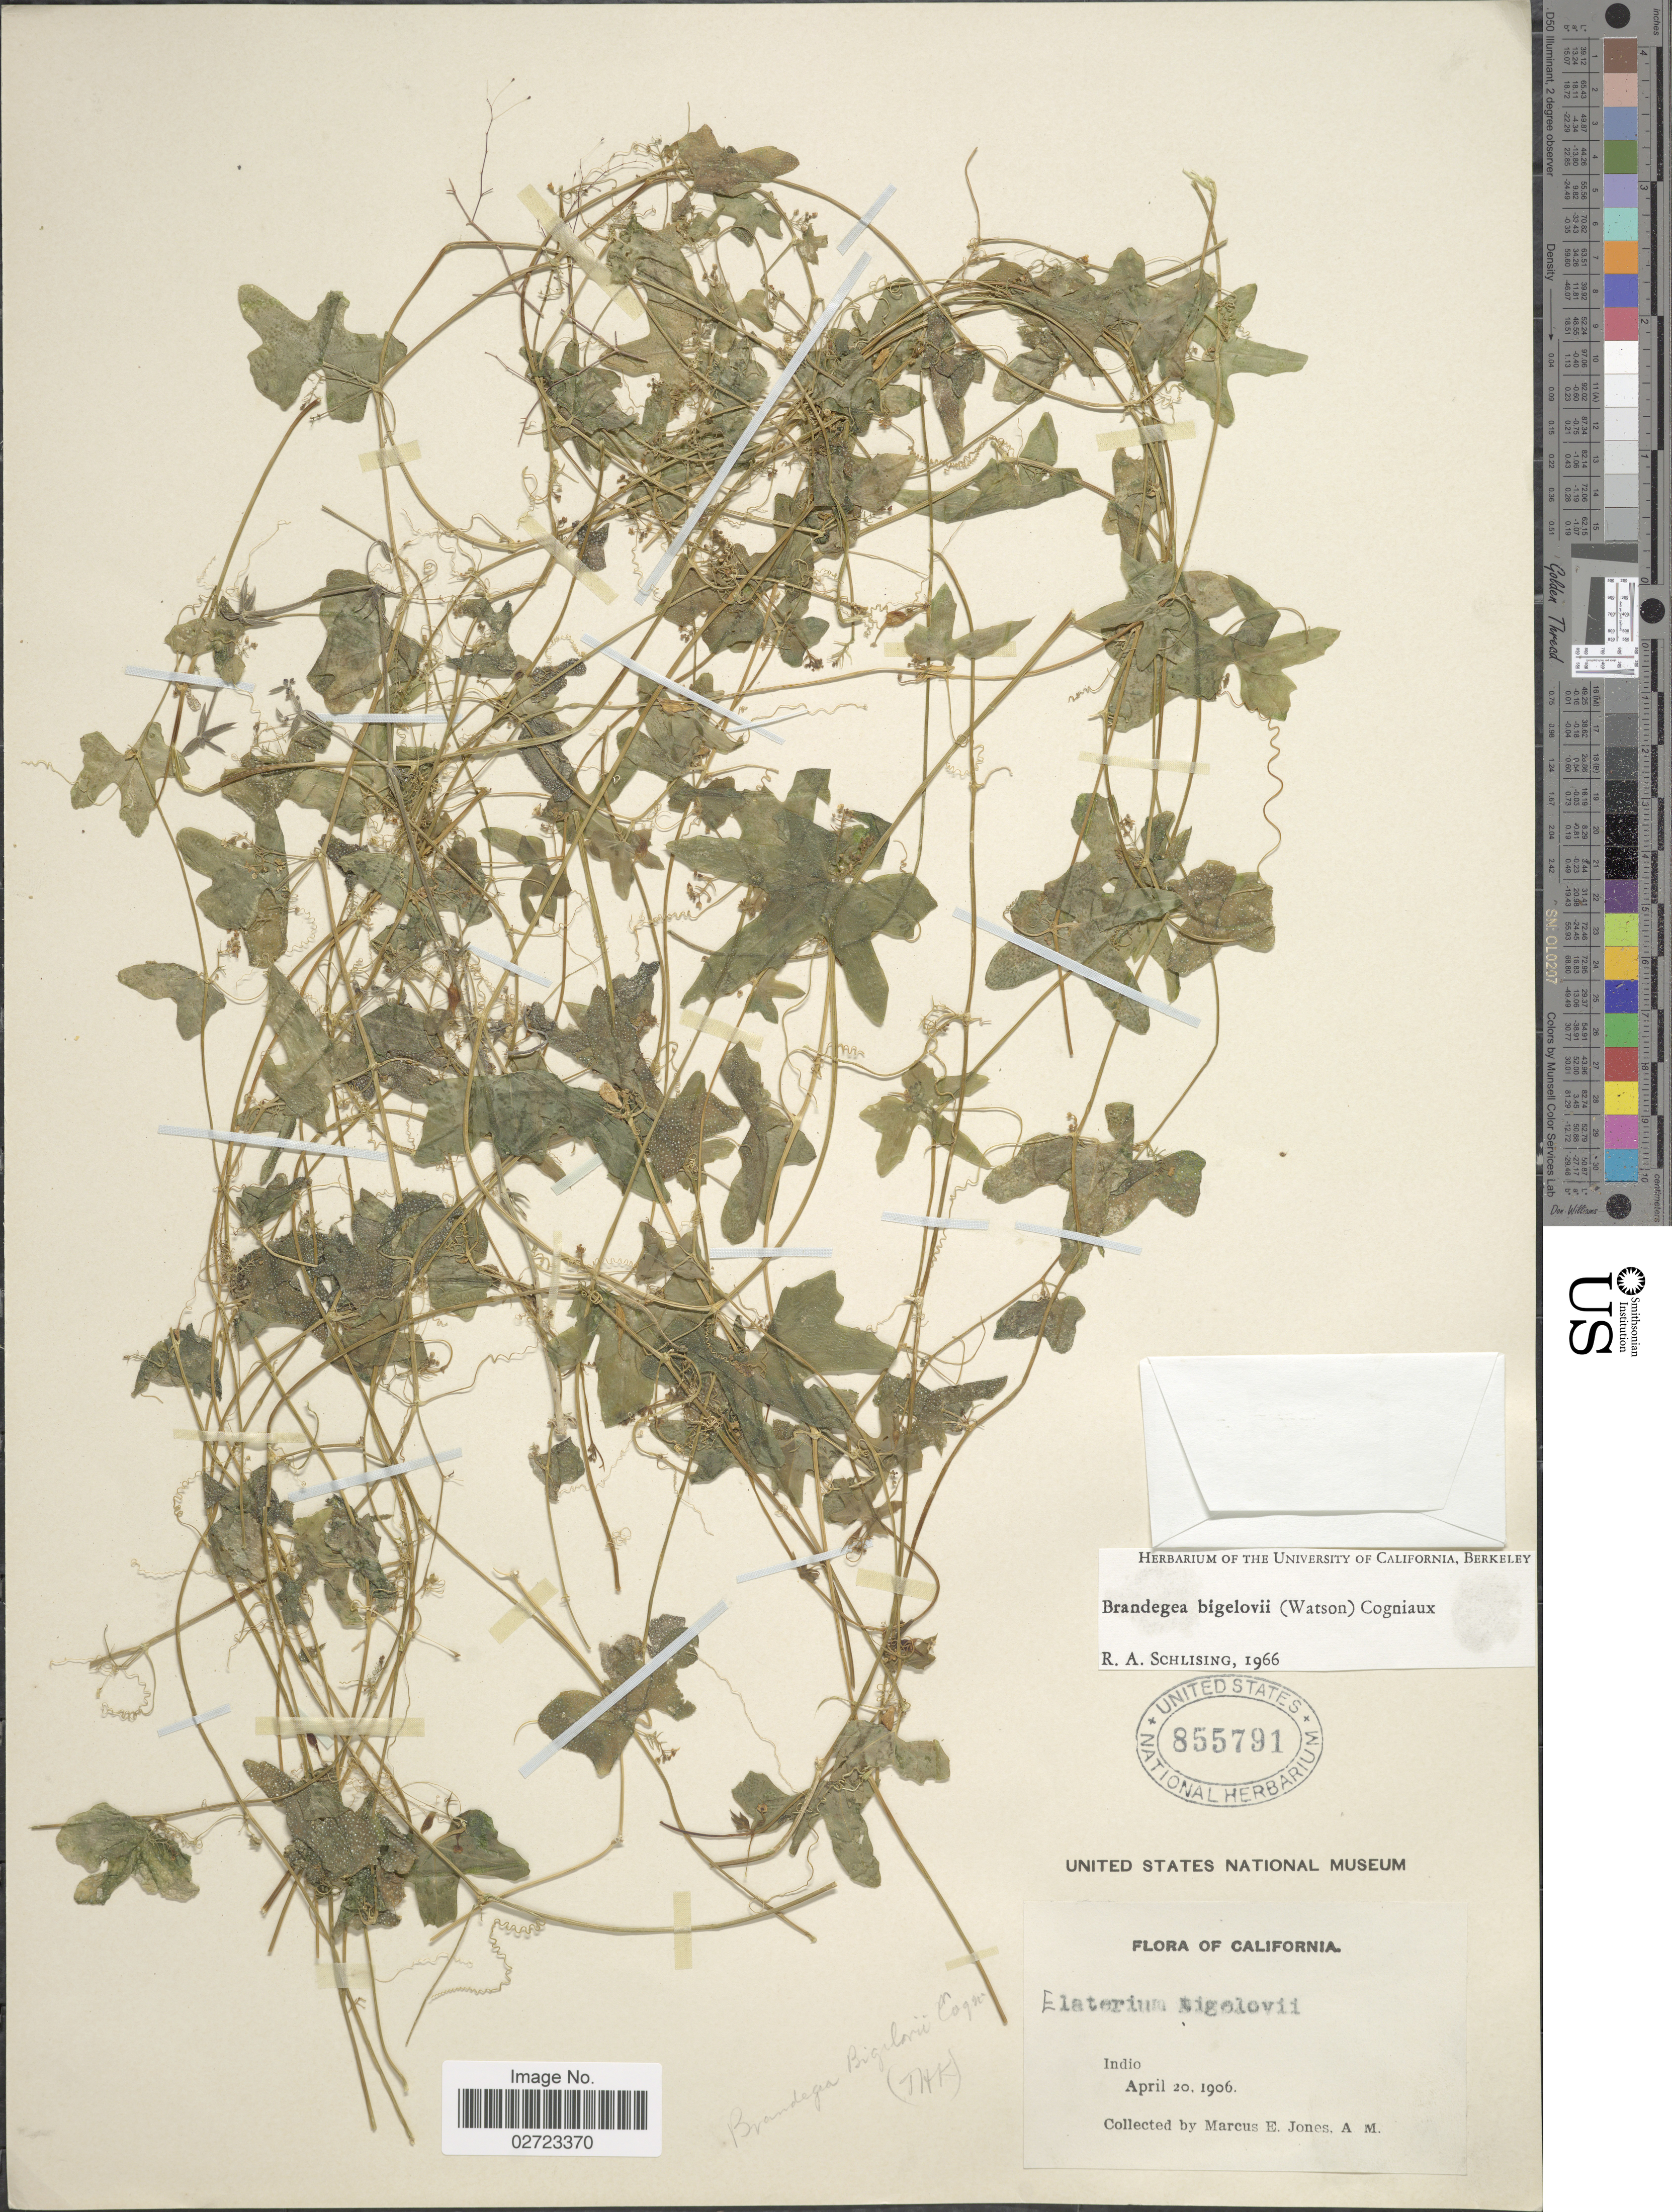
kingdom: Plantae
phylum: Tracheophyta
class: Magnoliopsida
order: Cucurbitales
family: Cucurbitaceae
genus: Brandegea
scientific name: Brandegea bigelovii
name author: (Watson) Cogn.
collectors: M. E. Jones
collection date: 1906-04-20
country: United States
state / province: California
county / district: Riverside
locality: Indio.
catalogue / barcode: US 855791